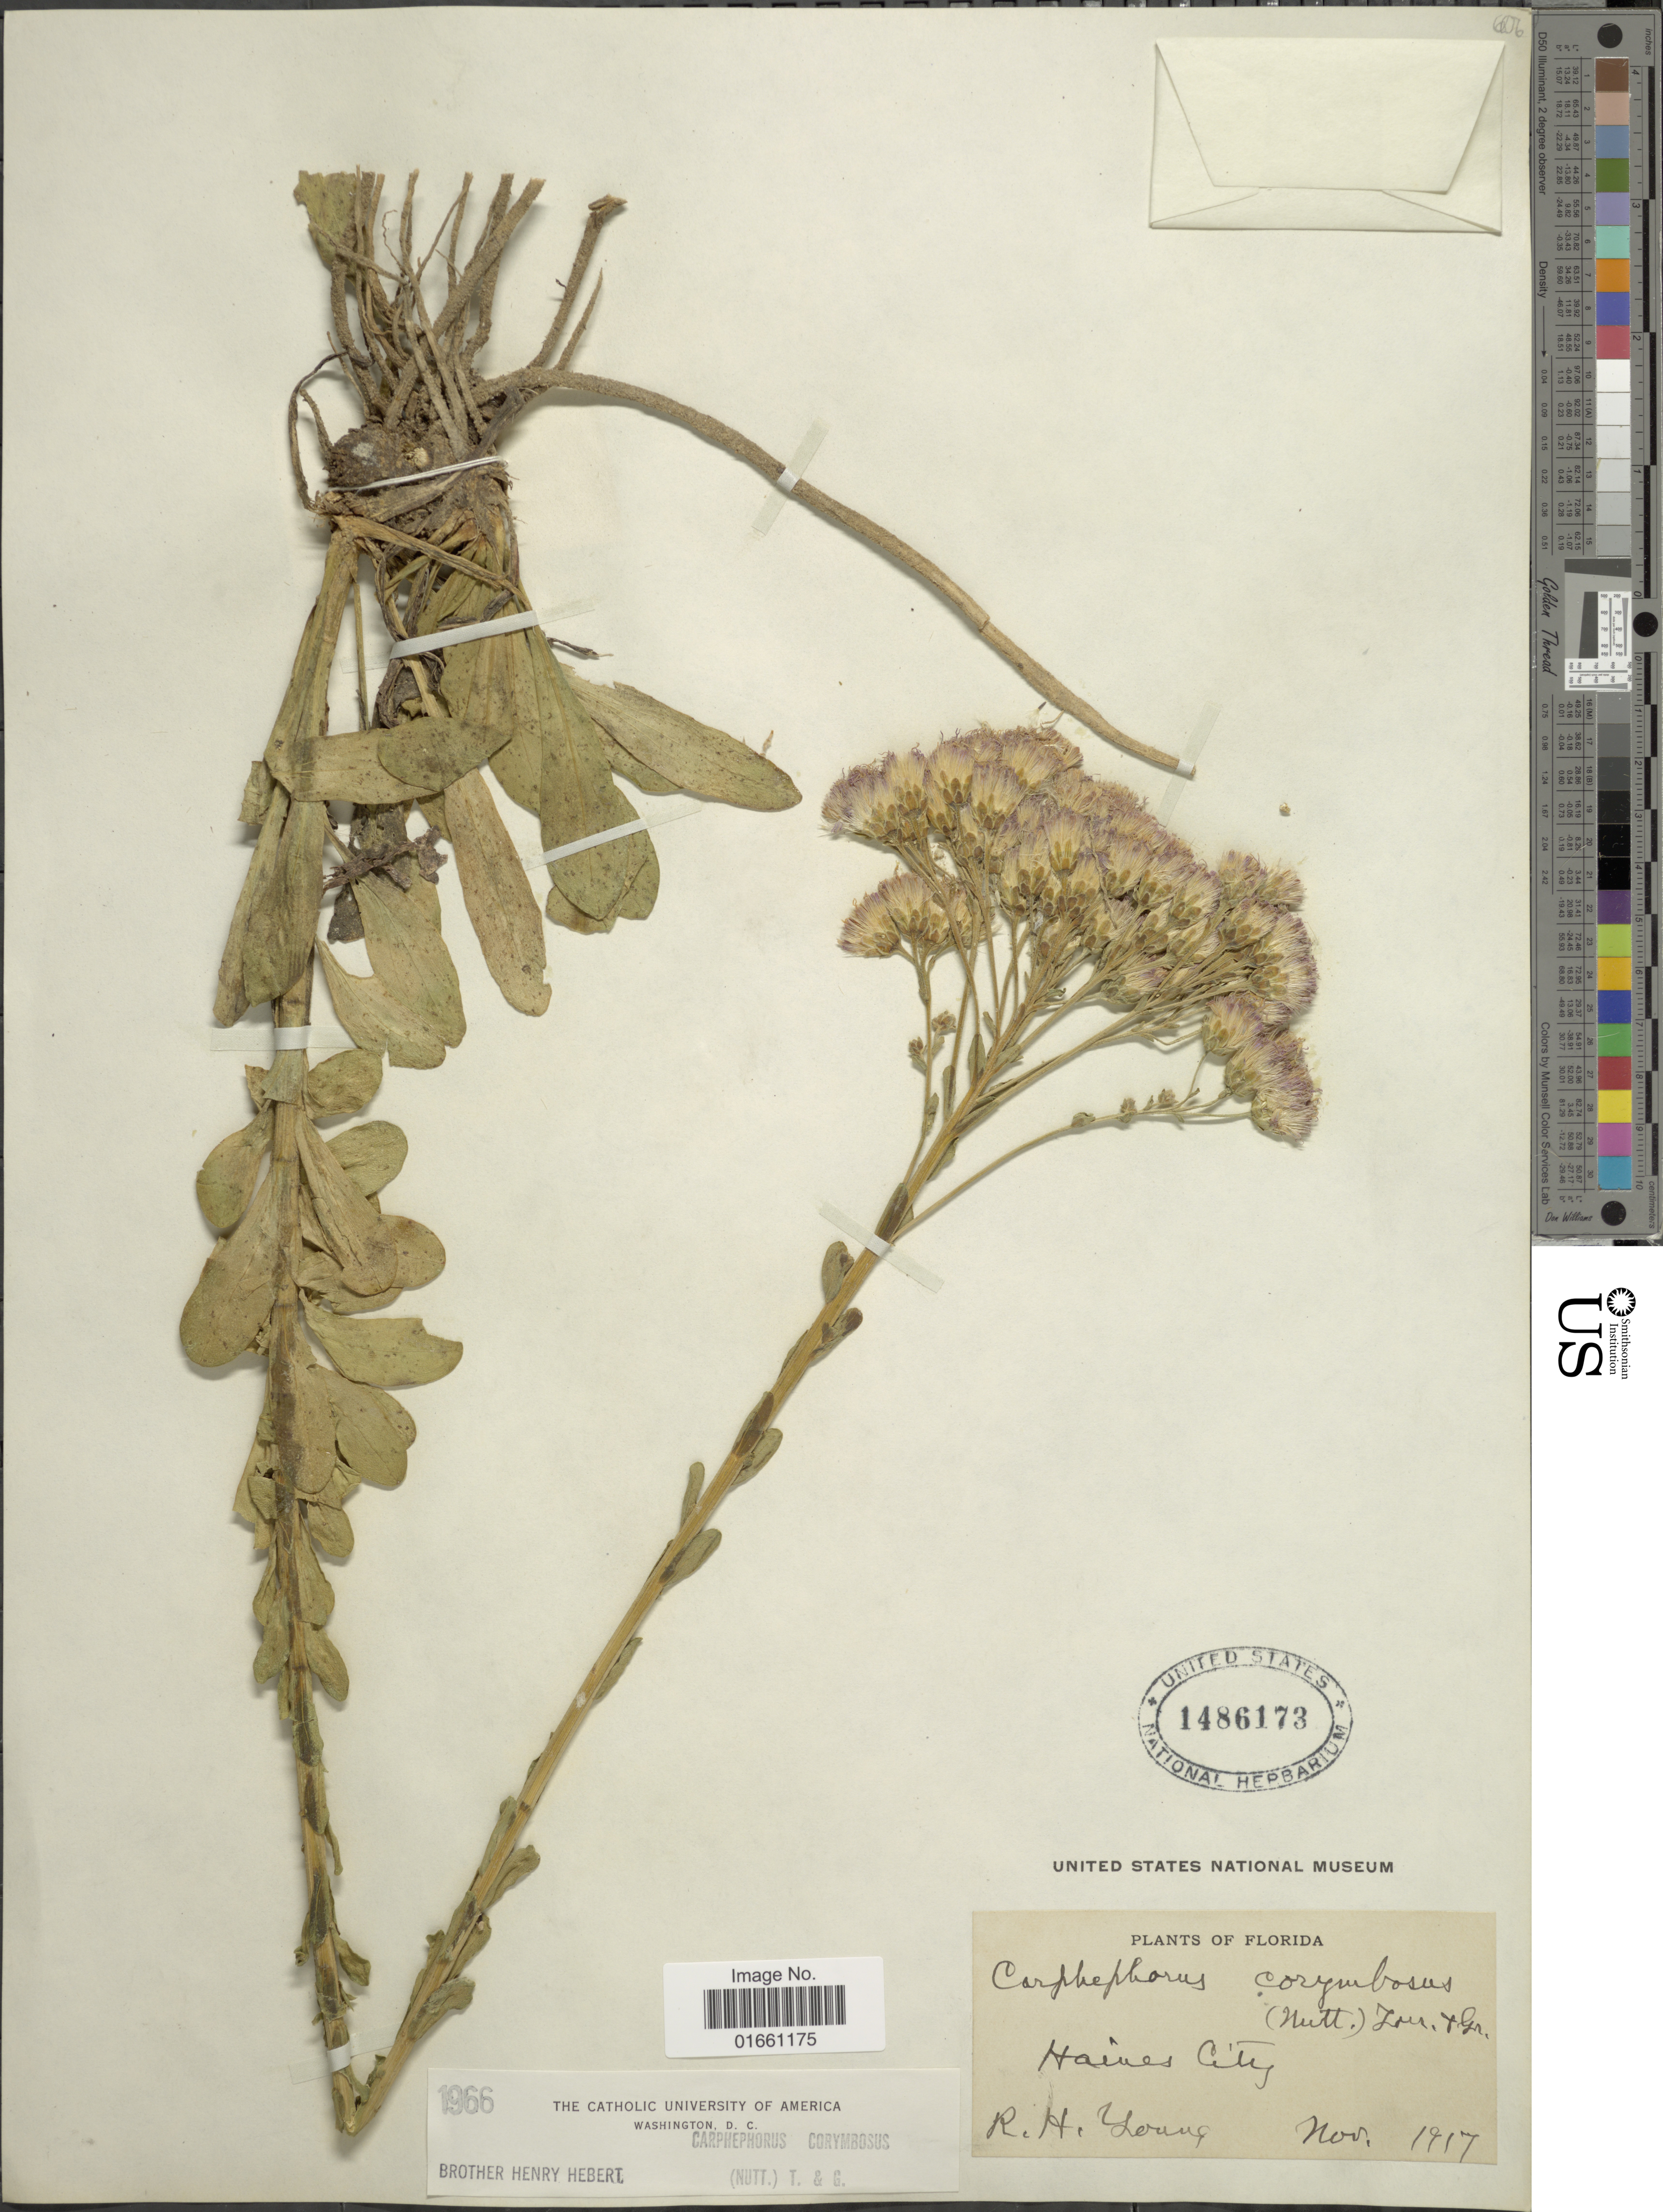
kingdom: Plantae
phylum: Tracheophyta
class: Magnoliopsida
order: Asterales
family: Asteraceae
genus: Carphephorus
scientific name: Carphephorus corymbosus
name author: (Nutt.) Torr. & A. Gray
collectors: R. Young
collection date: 1917-11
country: United States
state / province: Florida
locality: Haines City.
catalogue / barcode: US 1486173